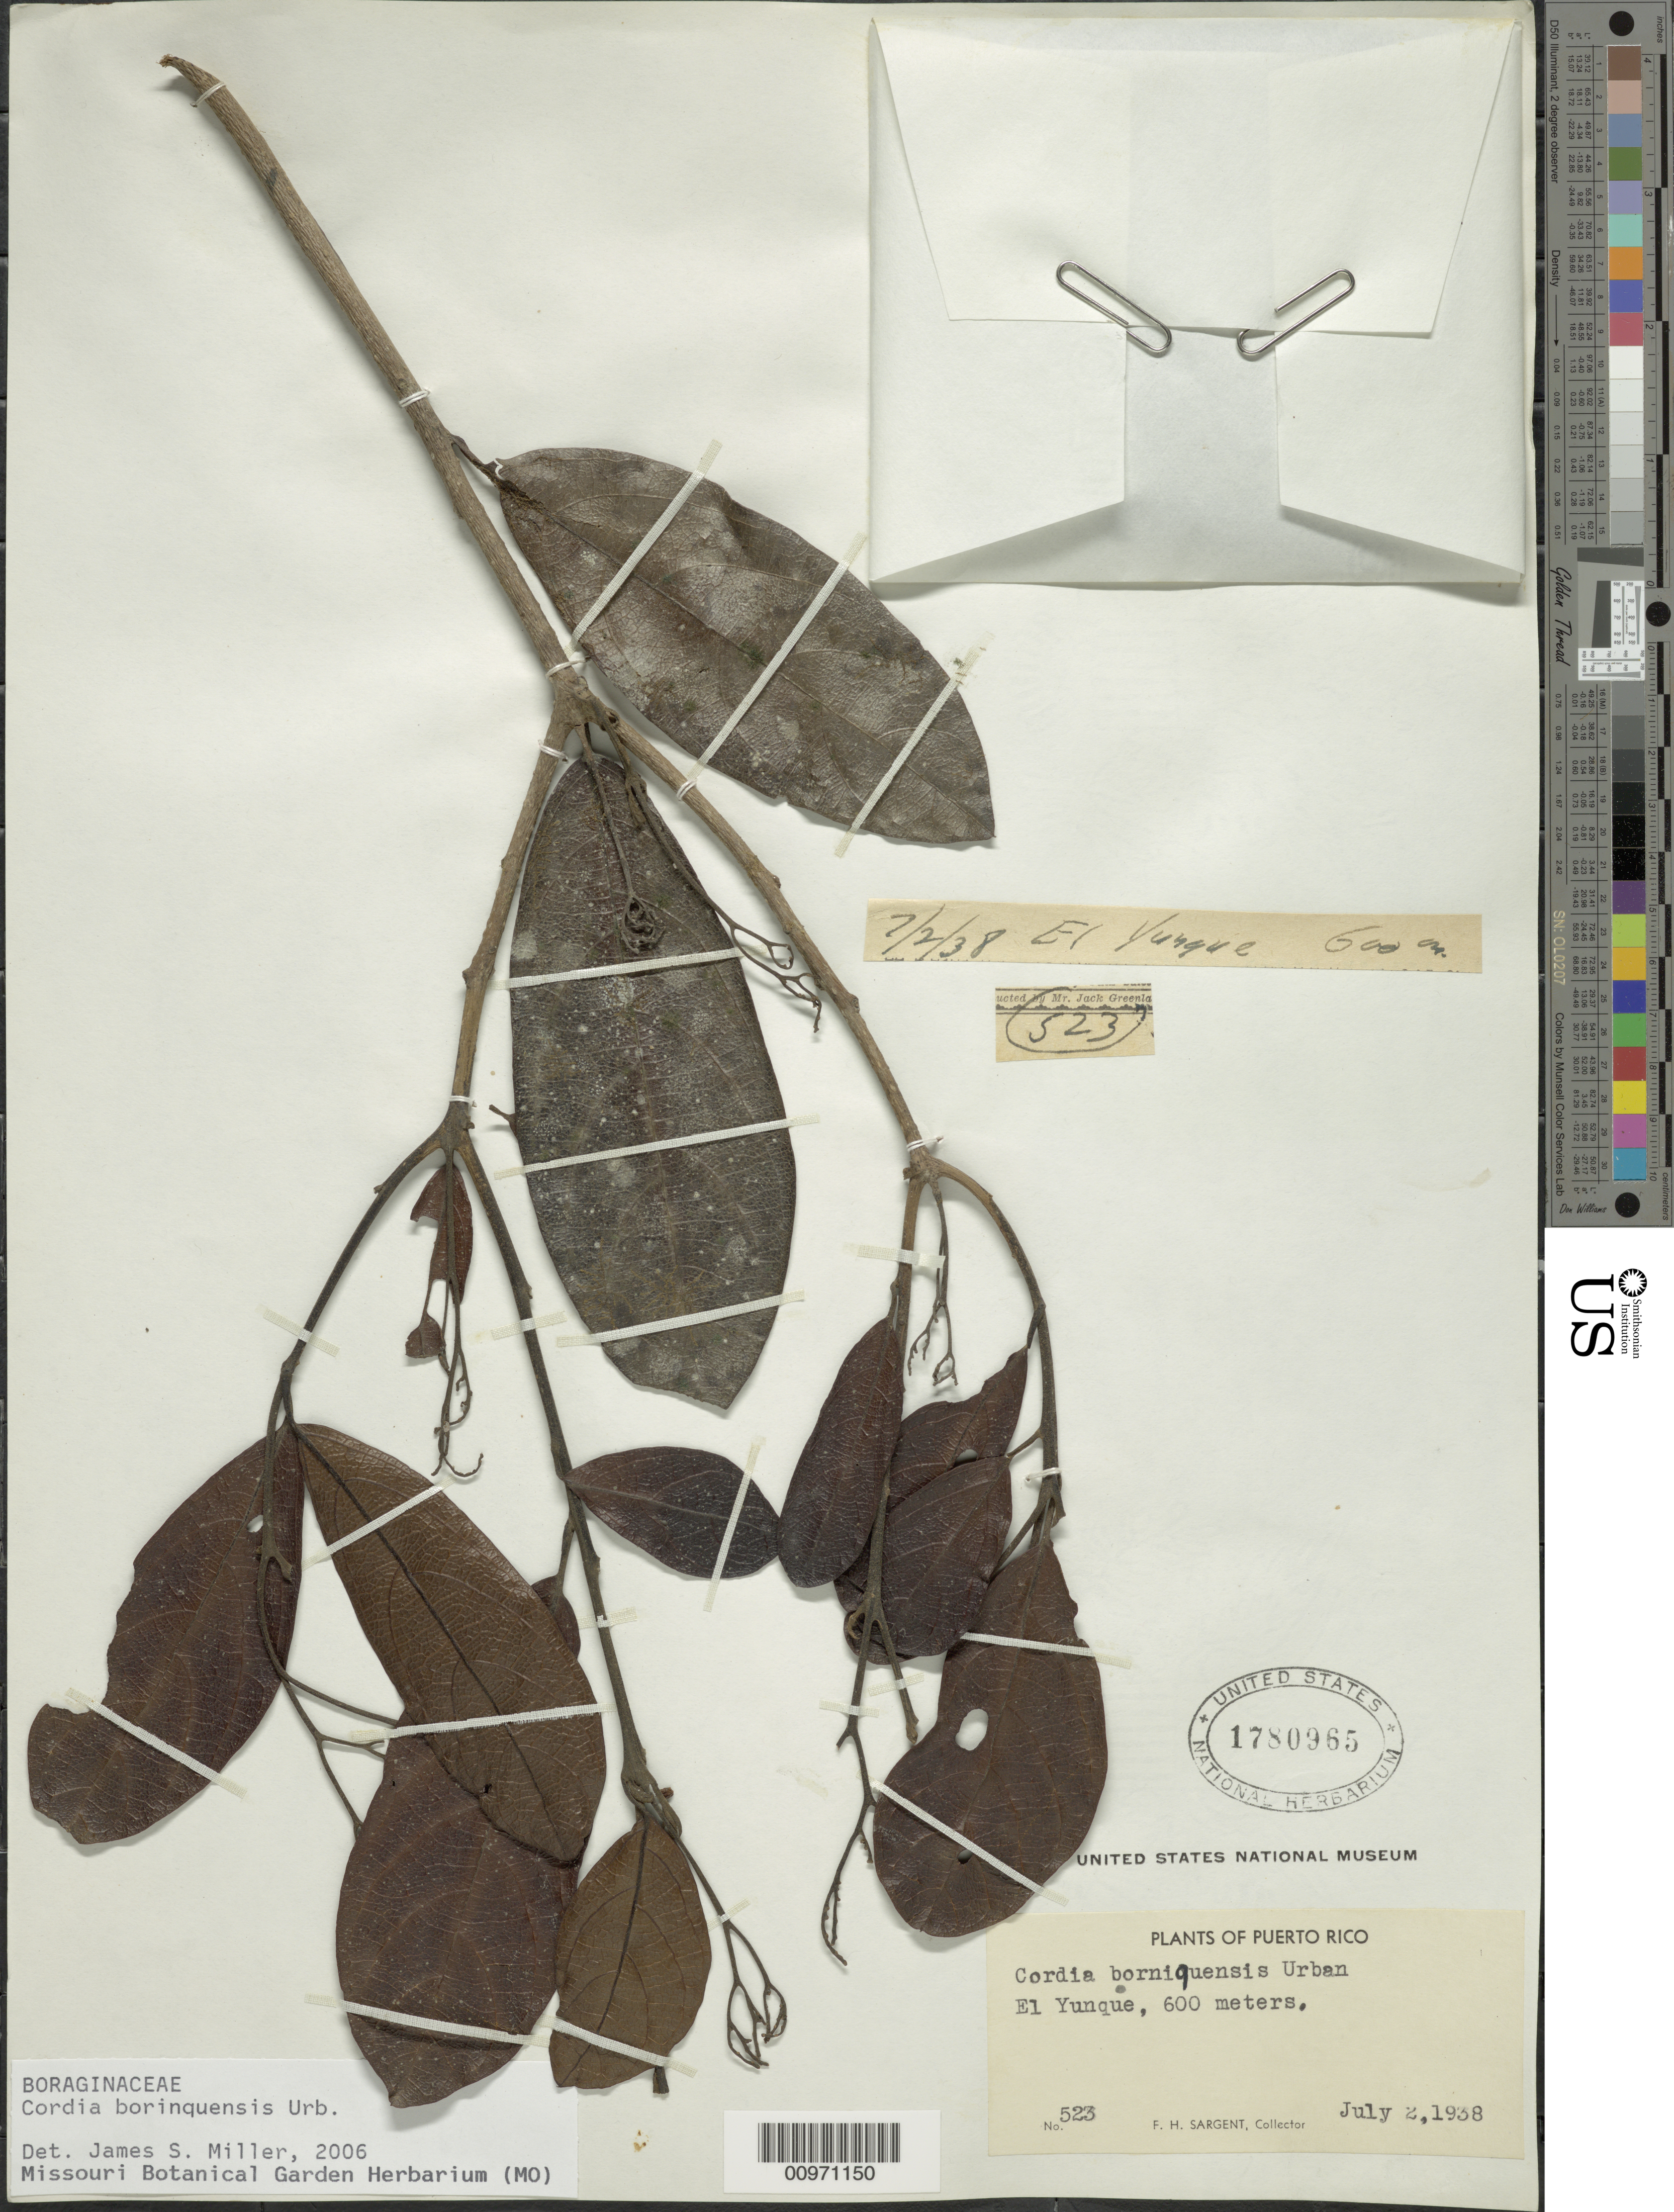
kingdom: Plantae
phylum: Tracheophyta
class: Magnoliopsida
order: Boraginales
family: Cordiaceae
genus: Cordia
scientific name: Cordia borinquensis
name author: Urb.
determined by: Miller, James S., (MO), Missouri Botanical Garden (UNITED STATES)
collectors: F. H. Sargent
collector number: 523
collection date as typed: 02 Jul 1938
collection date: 1938-07-02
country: Puerto Rico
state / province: Río Grande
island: Puerto Rico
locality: El Yunque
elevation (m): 600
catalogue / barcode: US 1780965